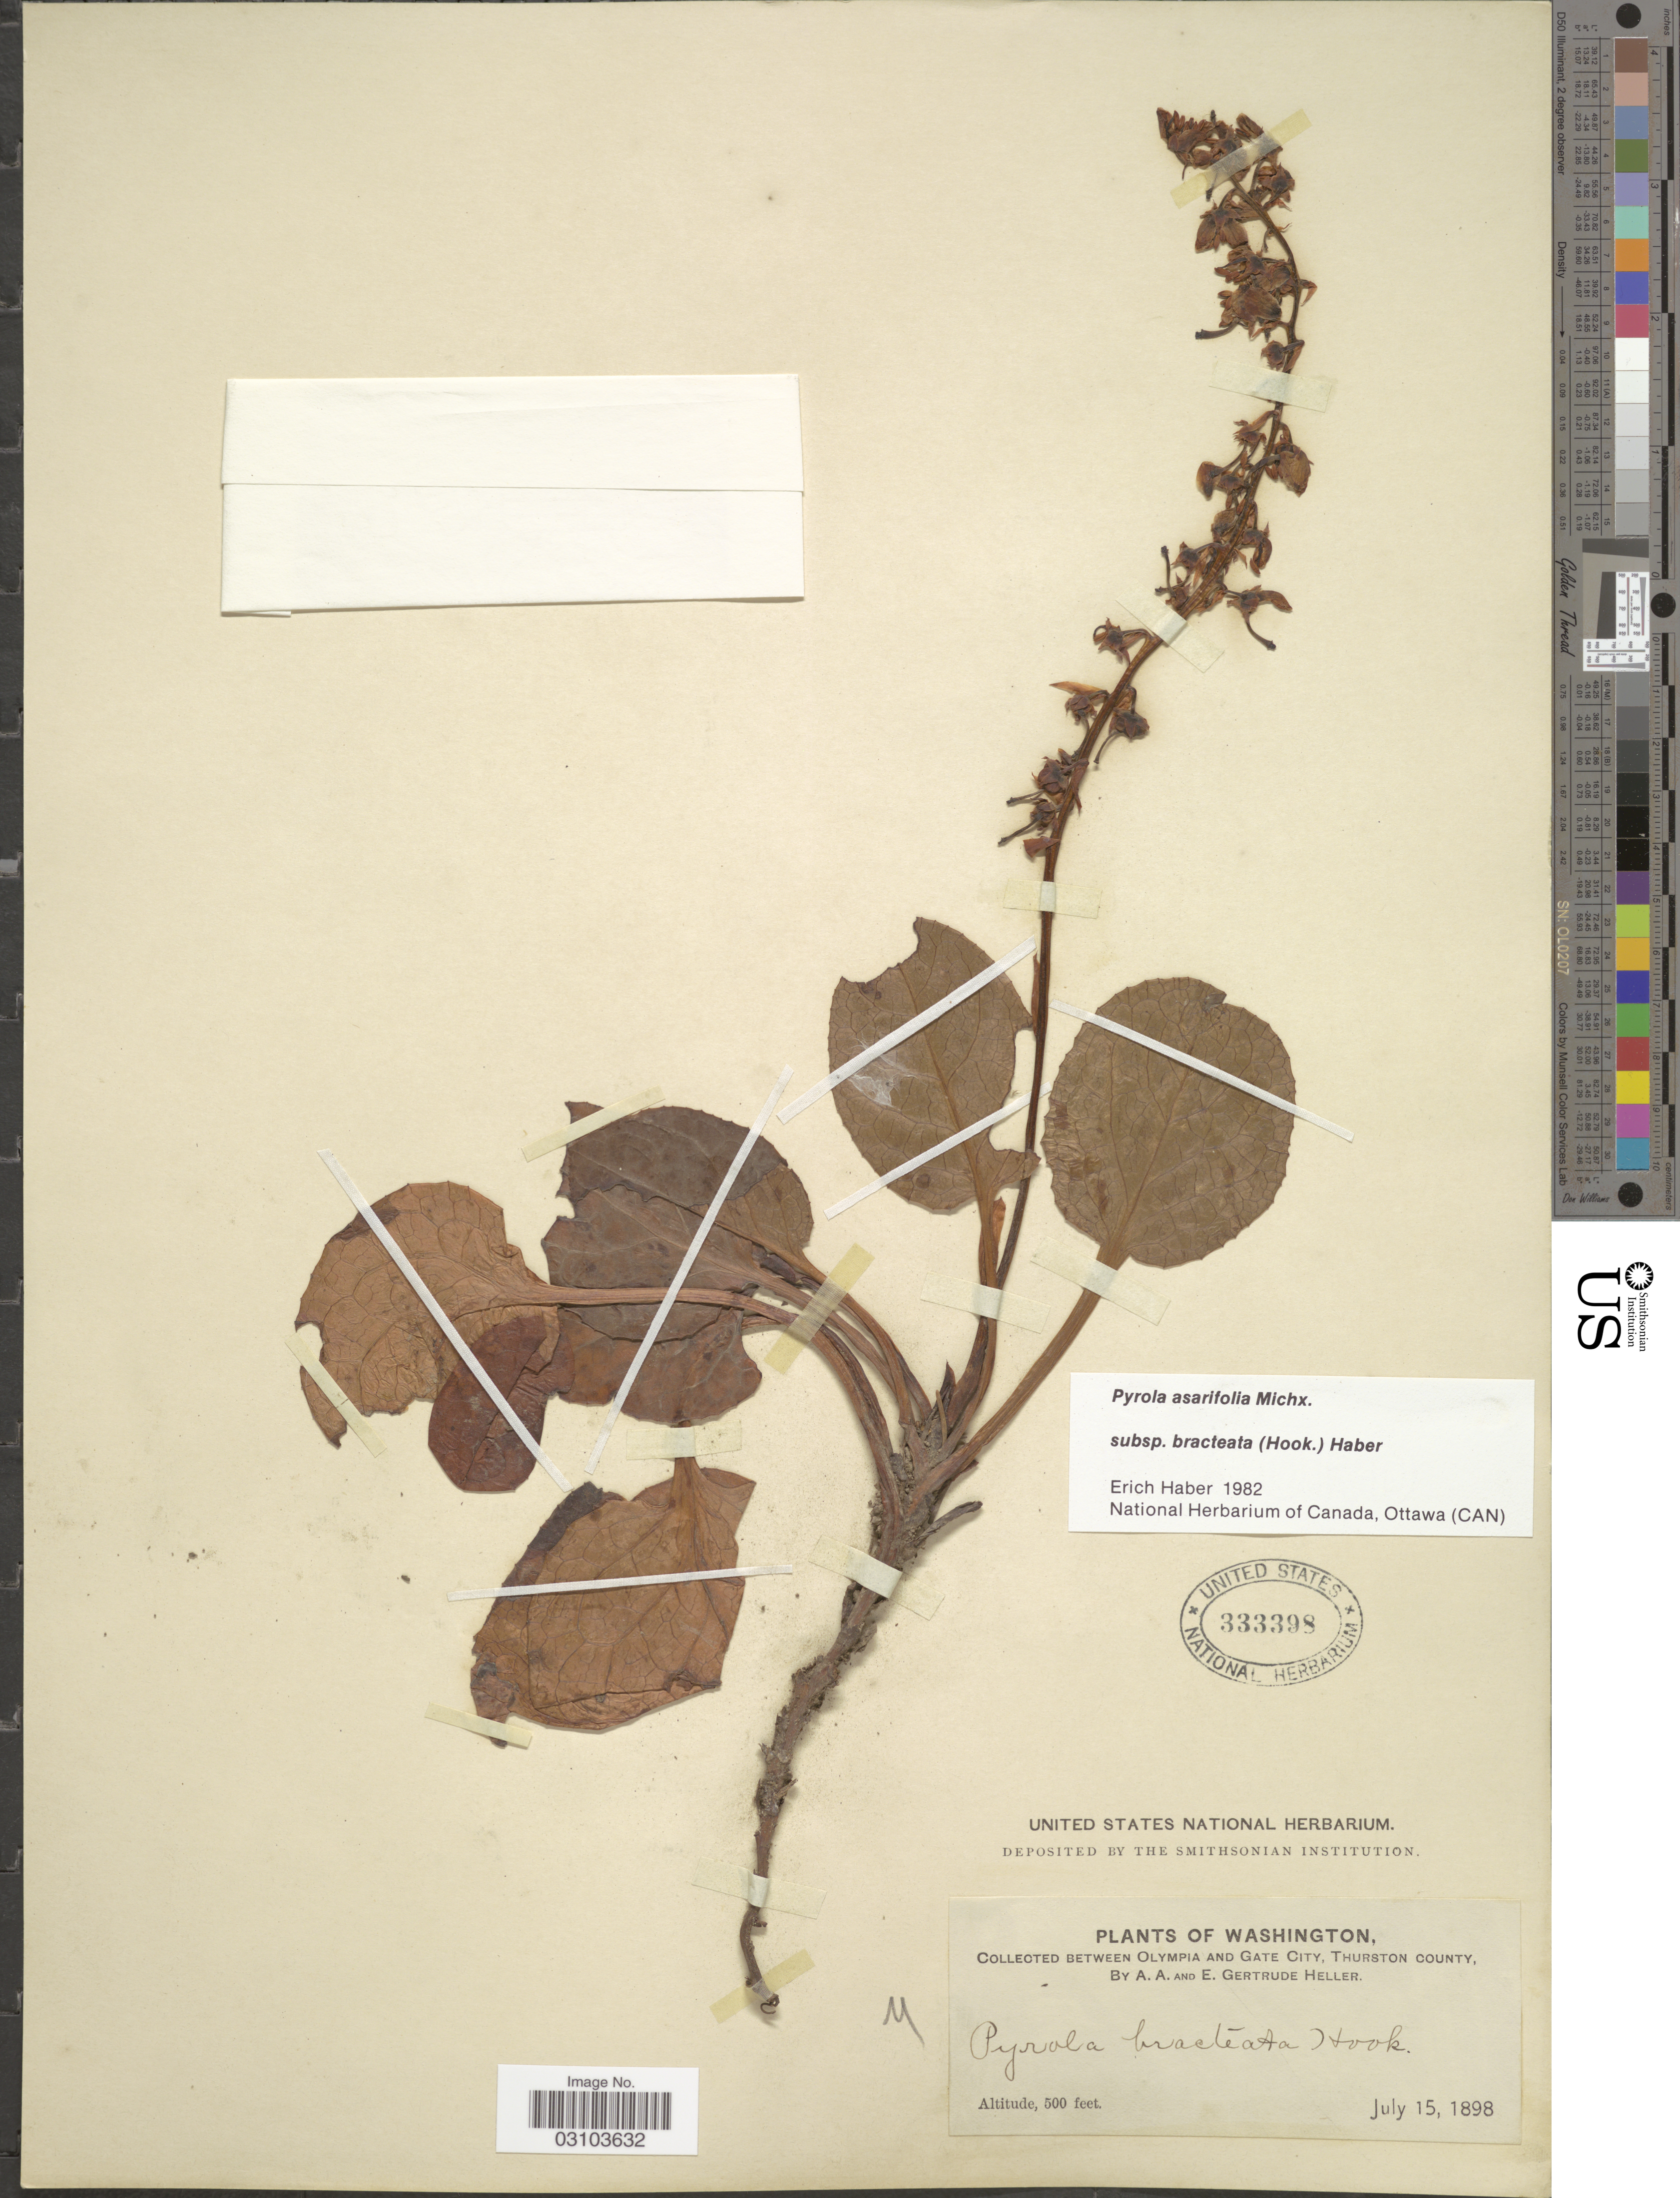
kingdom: Plantae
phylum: Tracheophyta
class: Magnoliopsida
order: Ericales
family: Ericaceae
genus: Pyrola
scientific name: Pyrola asarifolia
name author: Michx.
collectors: A. A. Heller & E. Gertrude Heller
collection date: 1898-07-15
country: United States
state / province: Washington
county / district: Thurston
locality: Between Olympia and Gate City, Thurston County.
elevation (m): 152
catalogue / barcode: US 333398